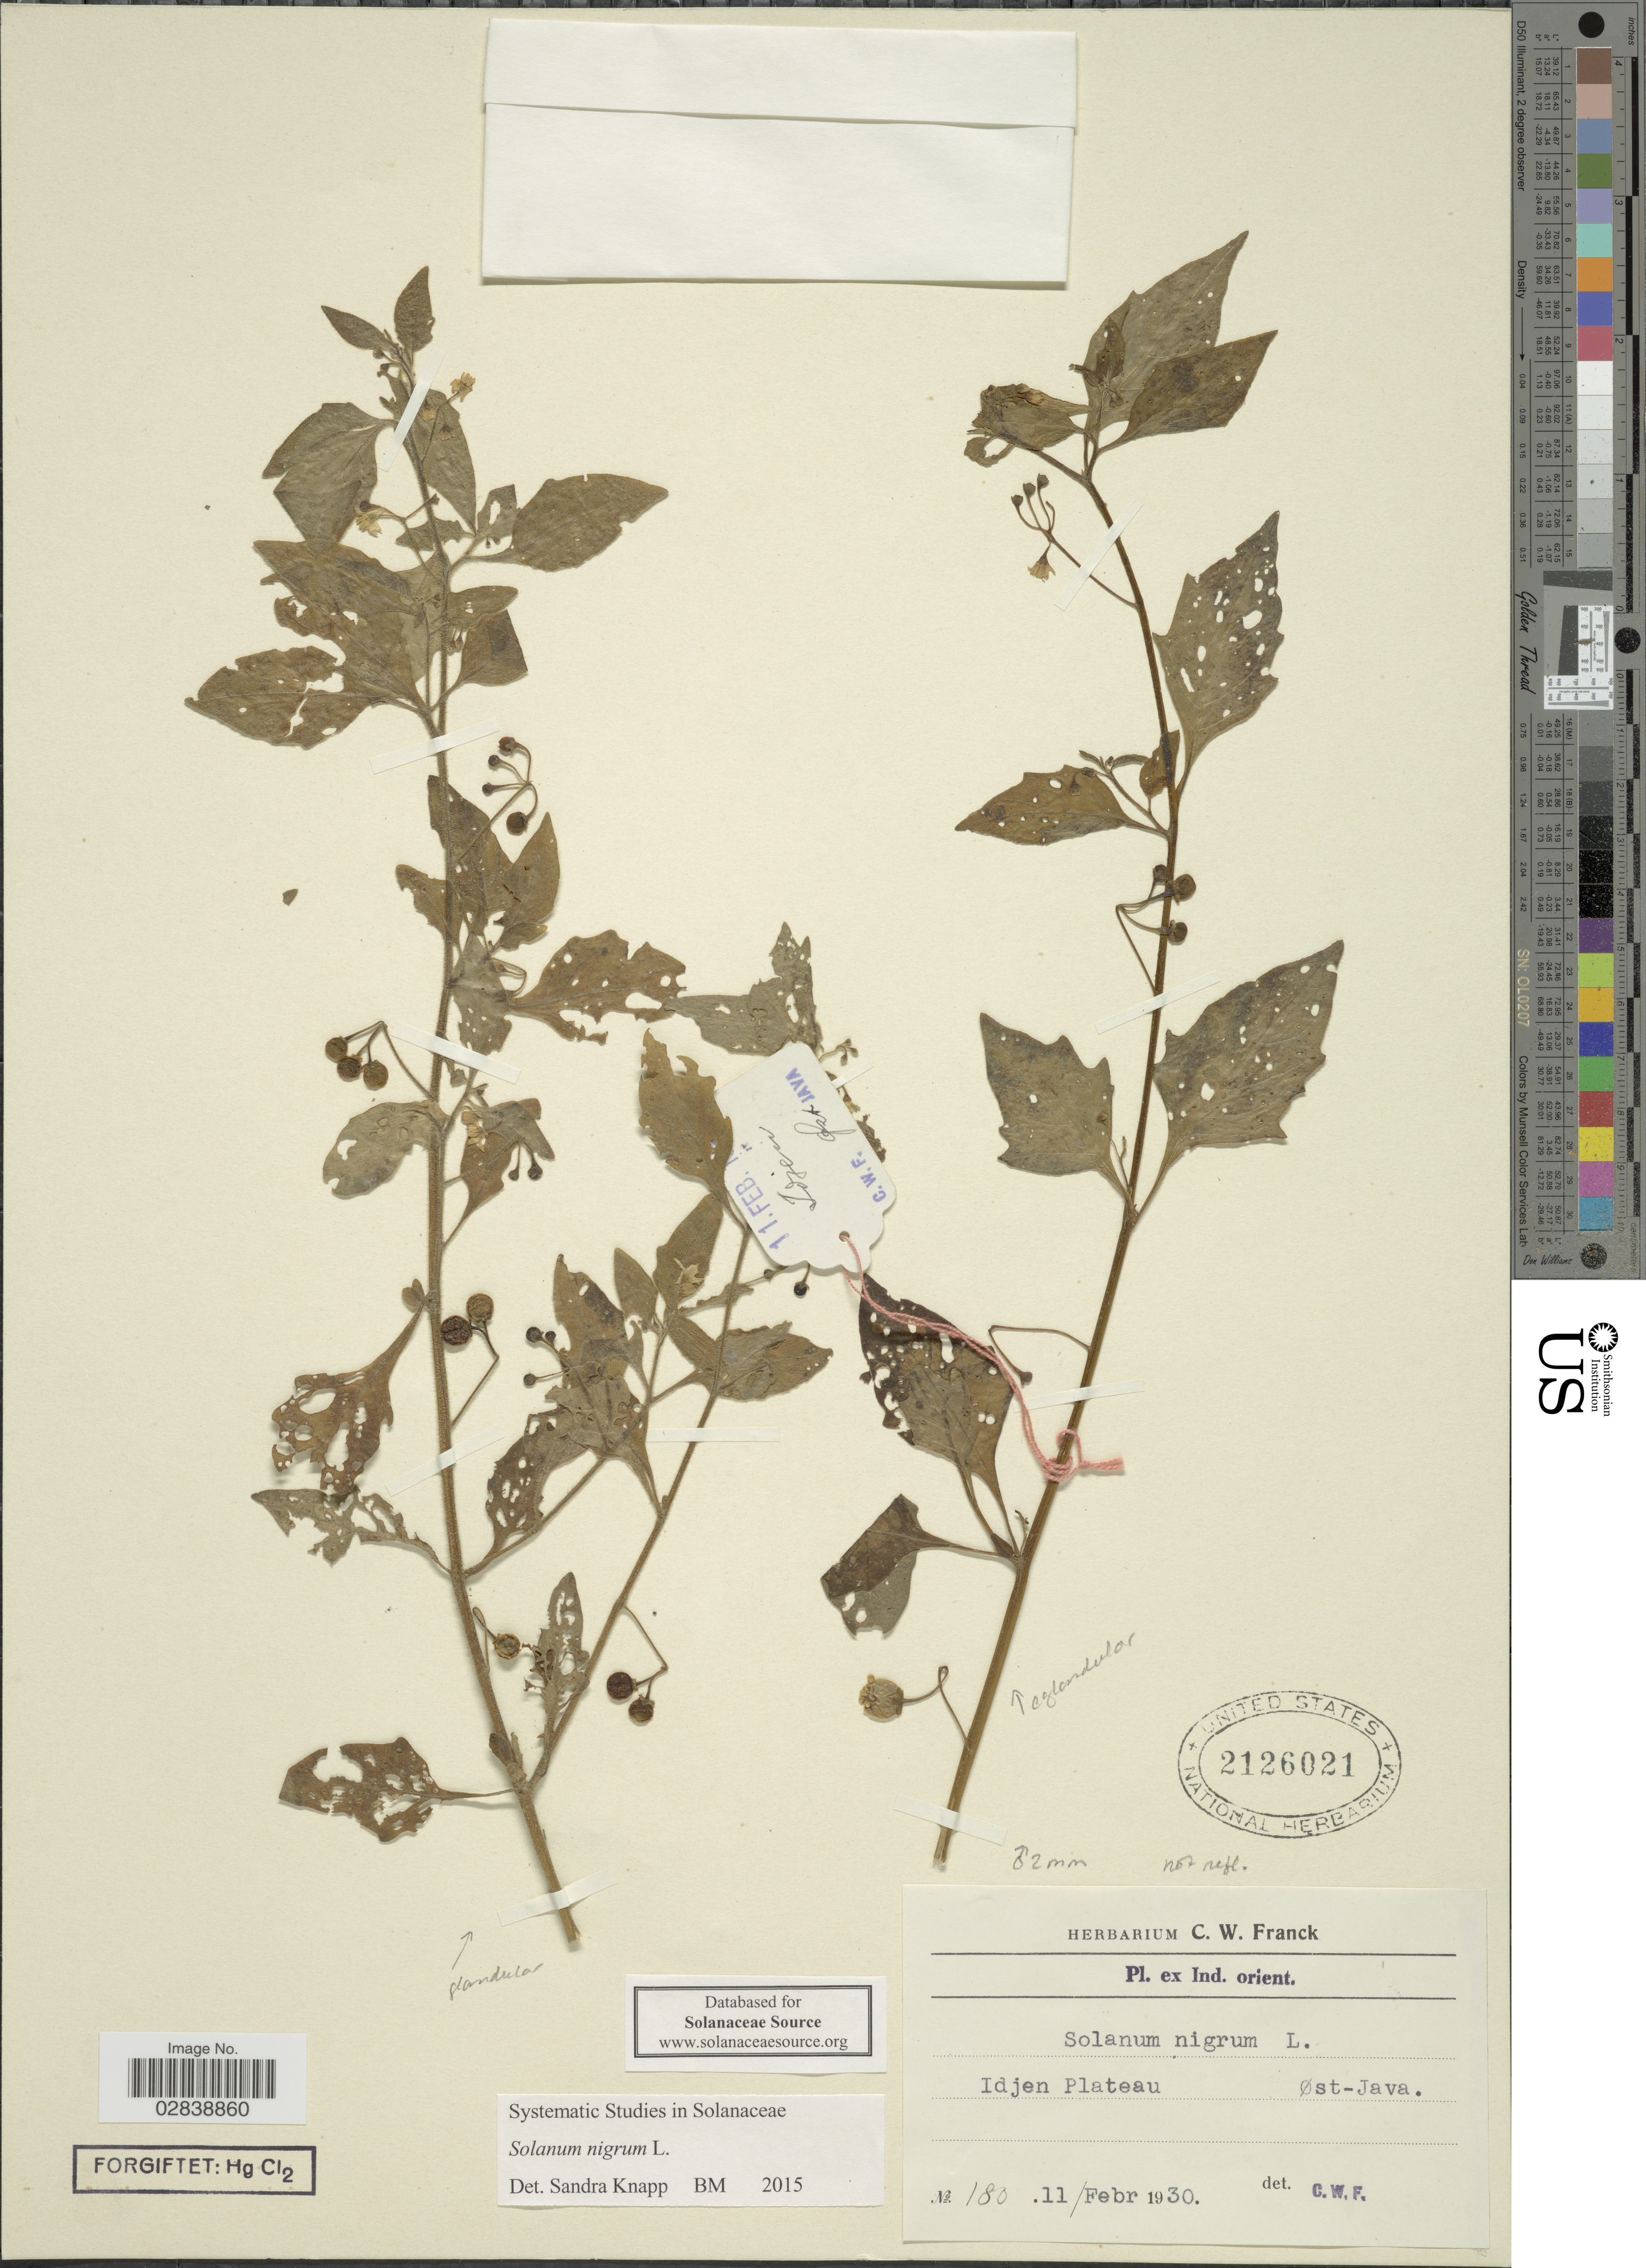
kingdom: Plantae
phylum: Tracheophyta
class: Magnoliopsida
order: Solanales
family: Solanaceae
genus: Solanum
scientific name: Solanum nigrum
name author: L.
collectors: ex herb. C. W. Franck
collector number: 180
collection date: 1930-02-11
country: Indonesia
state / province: Java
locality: Idjen Plateau, Øst-Java.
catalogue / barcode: US 2126021